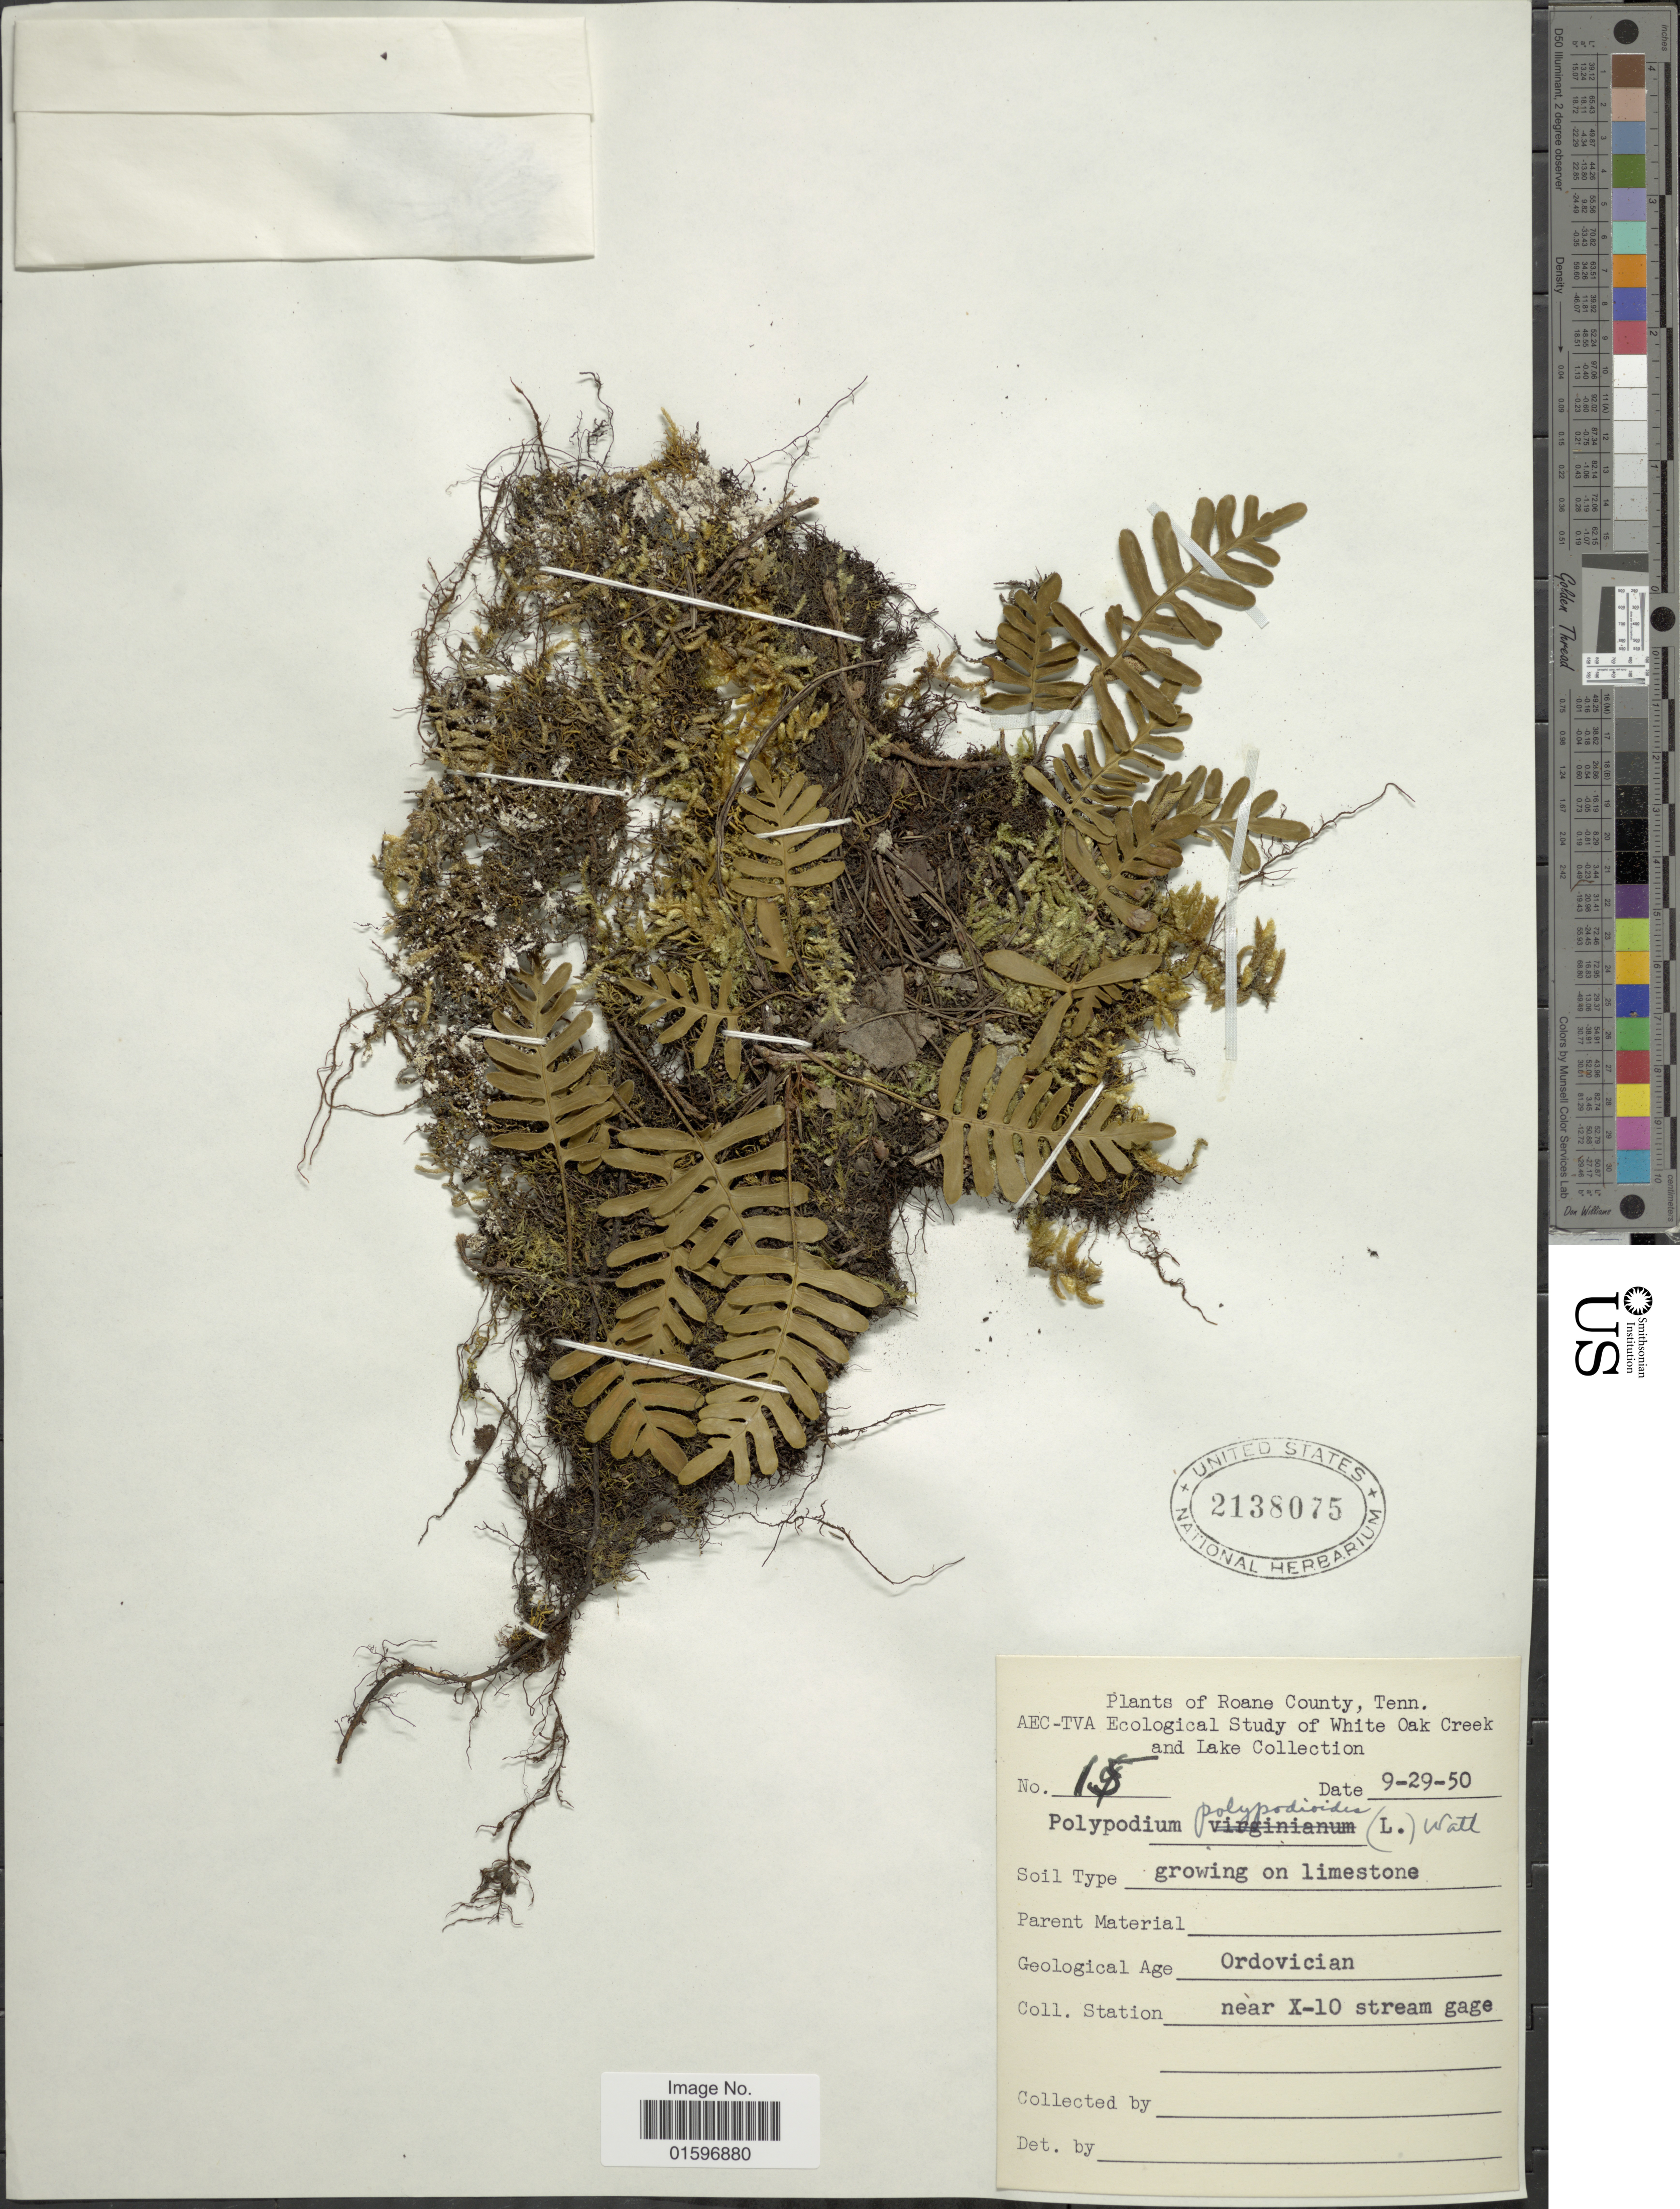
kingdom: Plantae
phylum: Tracheophyta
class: Polypodiopsida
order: Polypodiales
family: Polypodiaceae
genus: Pleopeltis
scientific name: Pleopeltis polypodioides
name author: (L.) E.G. Andrews & Windham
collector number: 15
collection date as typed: Transcribed d/m/y: 29/9/50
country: United States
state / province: Tennessee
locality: Roane County. AEC-TVA Ecological Study of White Oak Creek and Lake Collection. Near X-10 stream gage.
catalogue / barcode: US 2138075